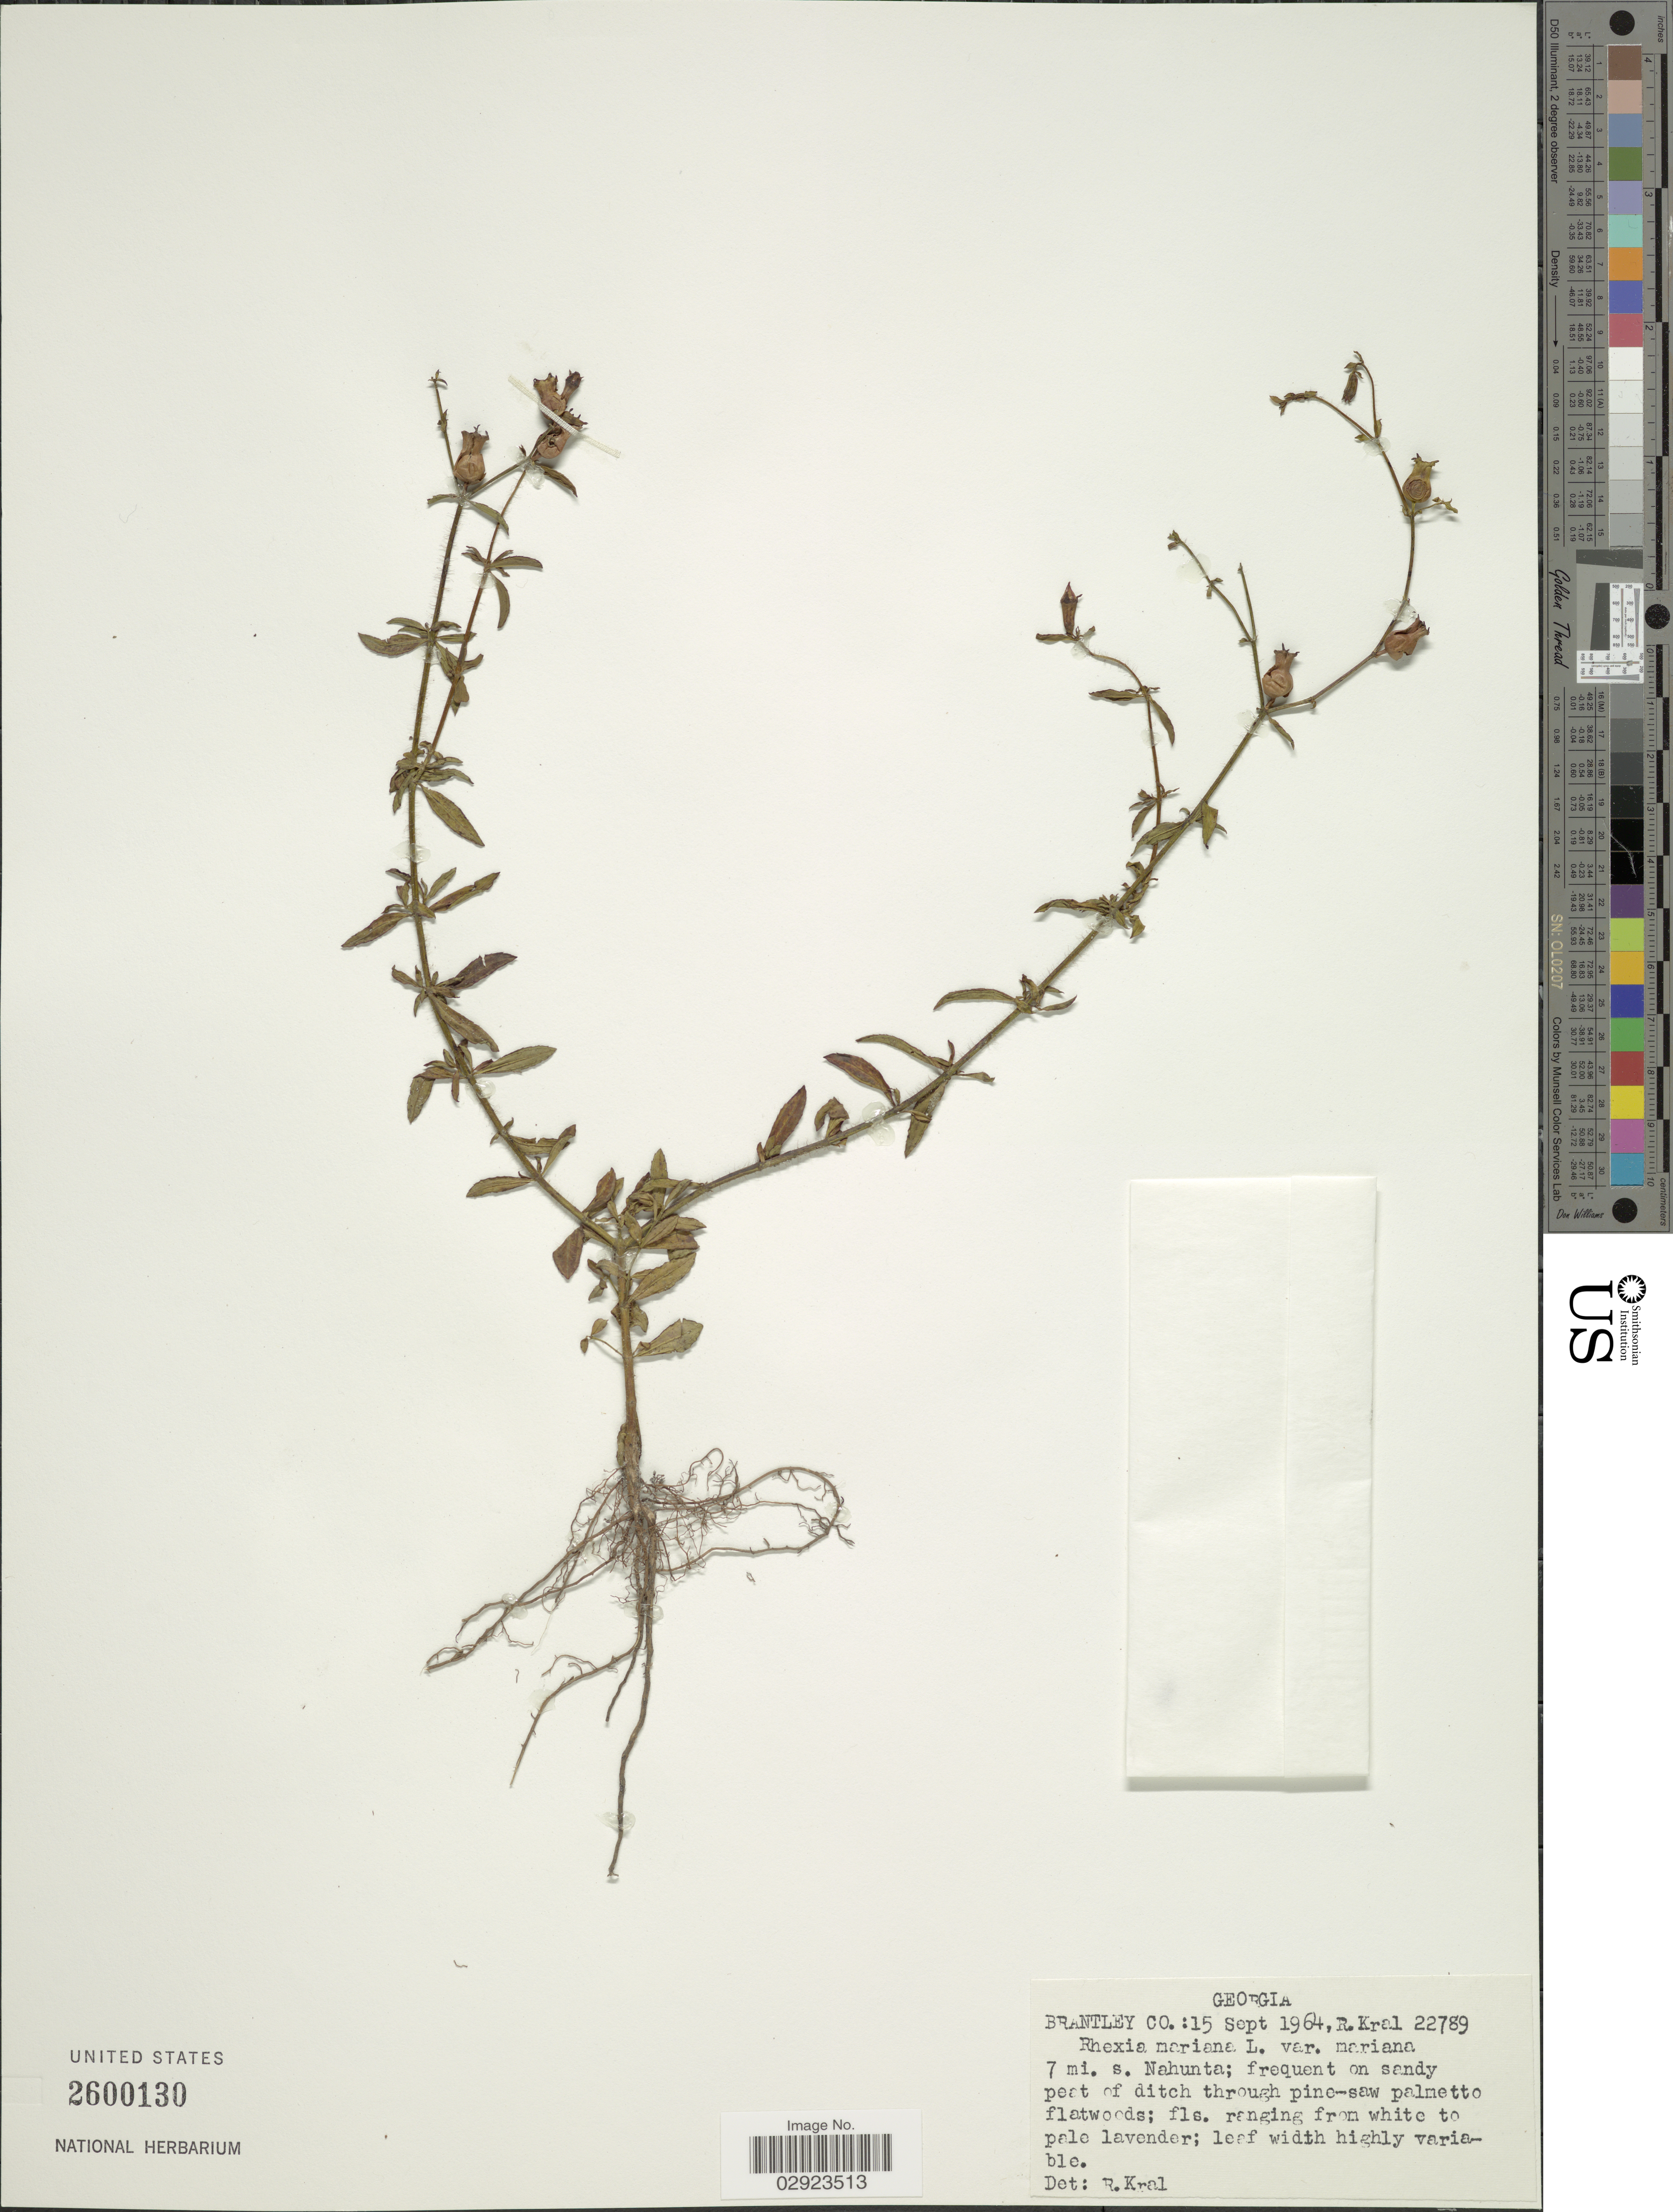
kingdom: Plantae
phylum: Tracheophyta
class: Magnoliopsida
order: Myrtales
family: Melastomataceae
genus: Rhexia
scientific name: Rhexia mariana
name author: L.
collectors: R. Kral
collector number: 22789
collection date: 1964-09-15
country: United States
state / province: Georgia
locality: Brantley Co. 7 mi. s. Nahunta.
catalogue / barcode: US 2600130